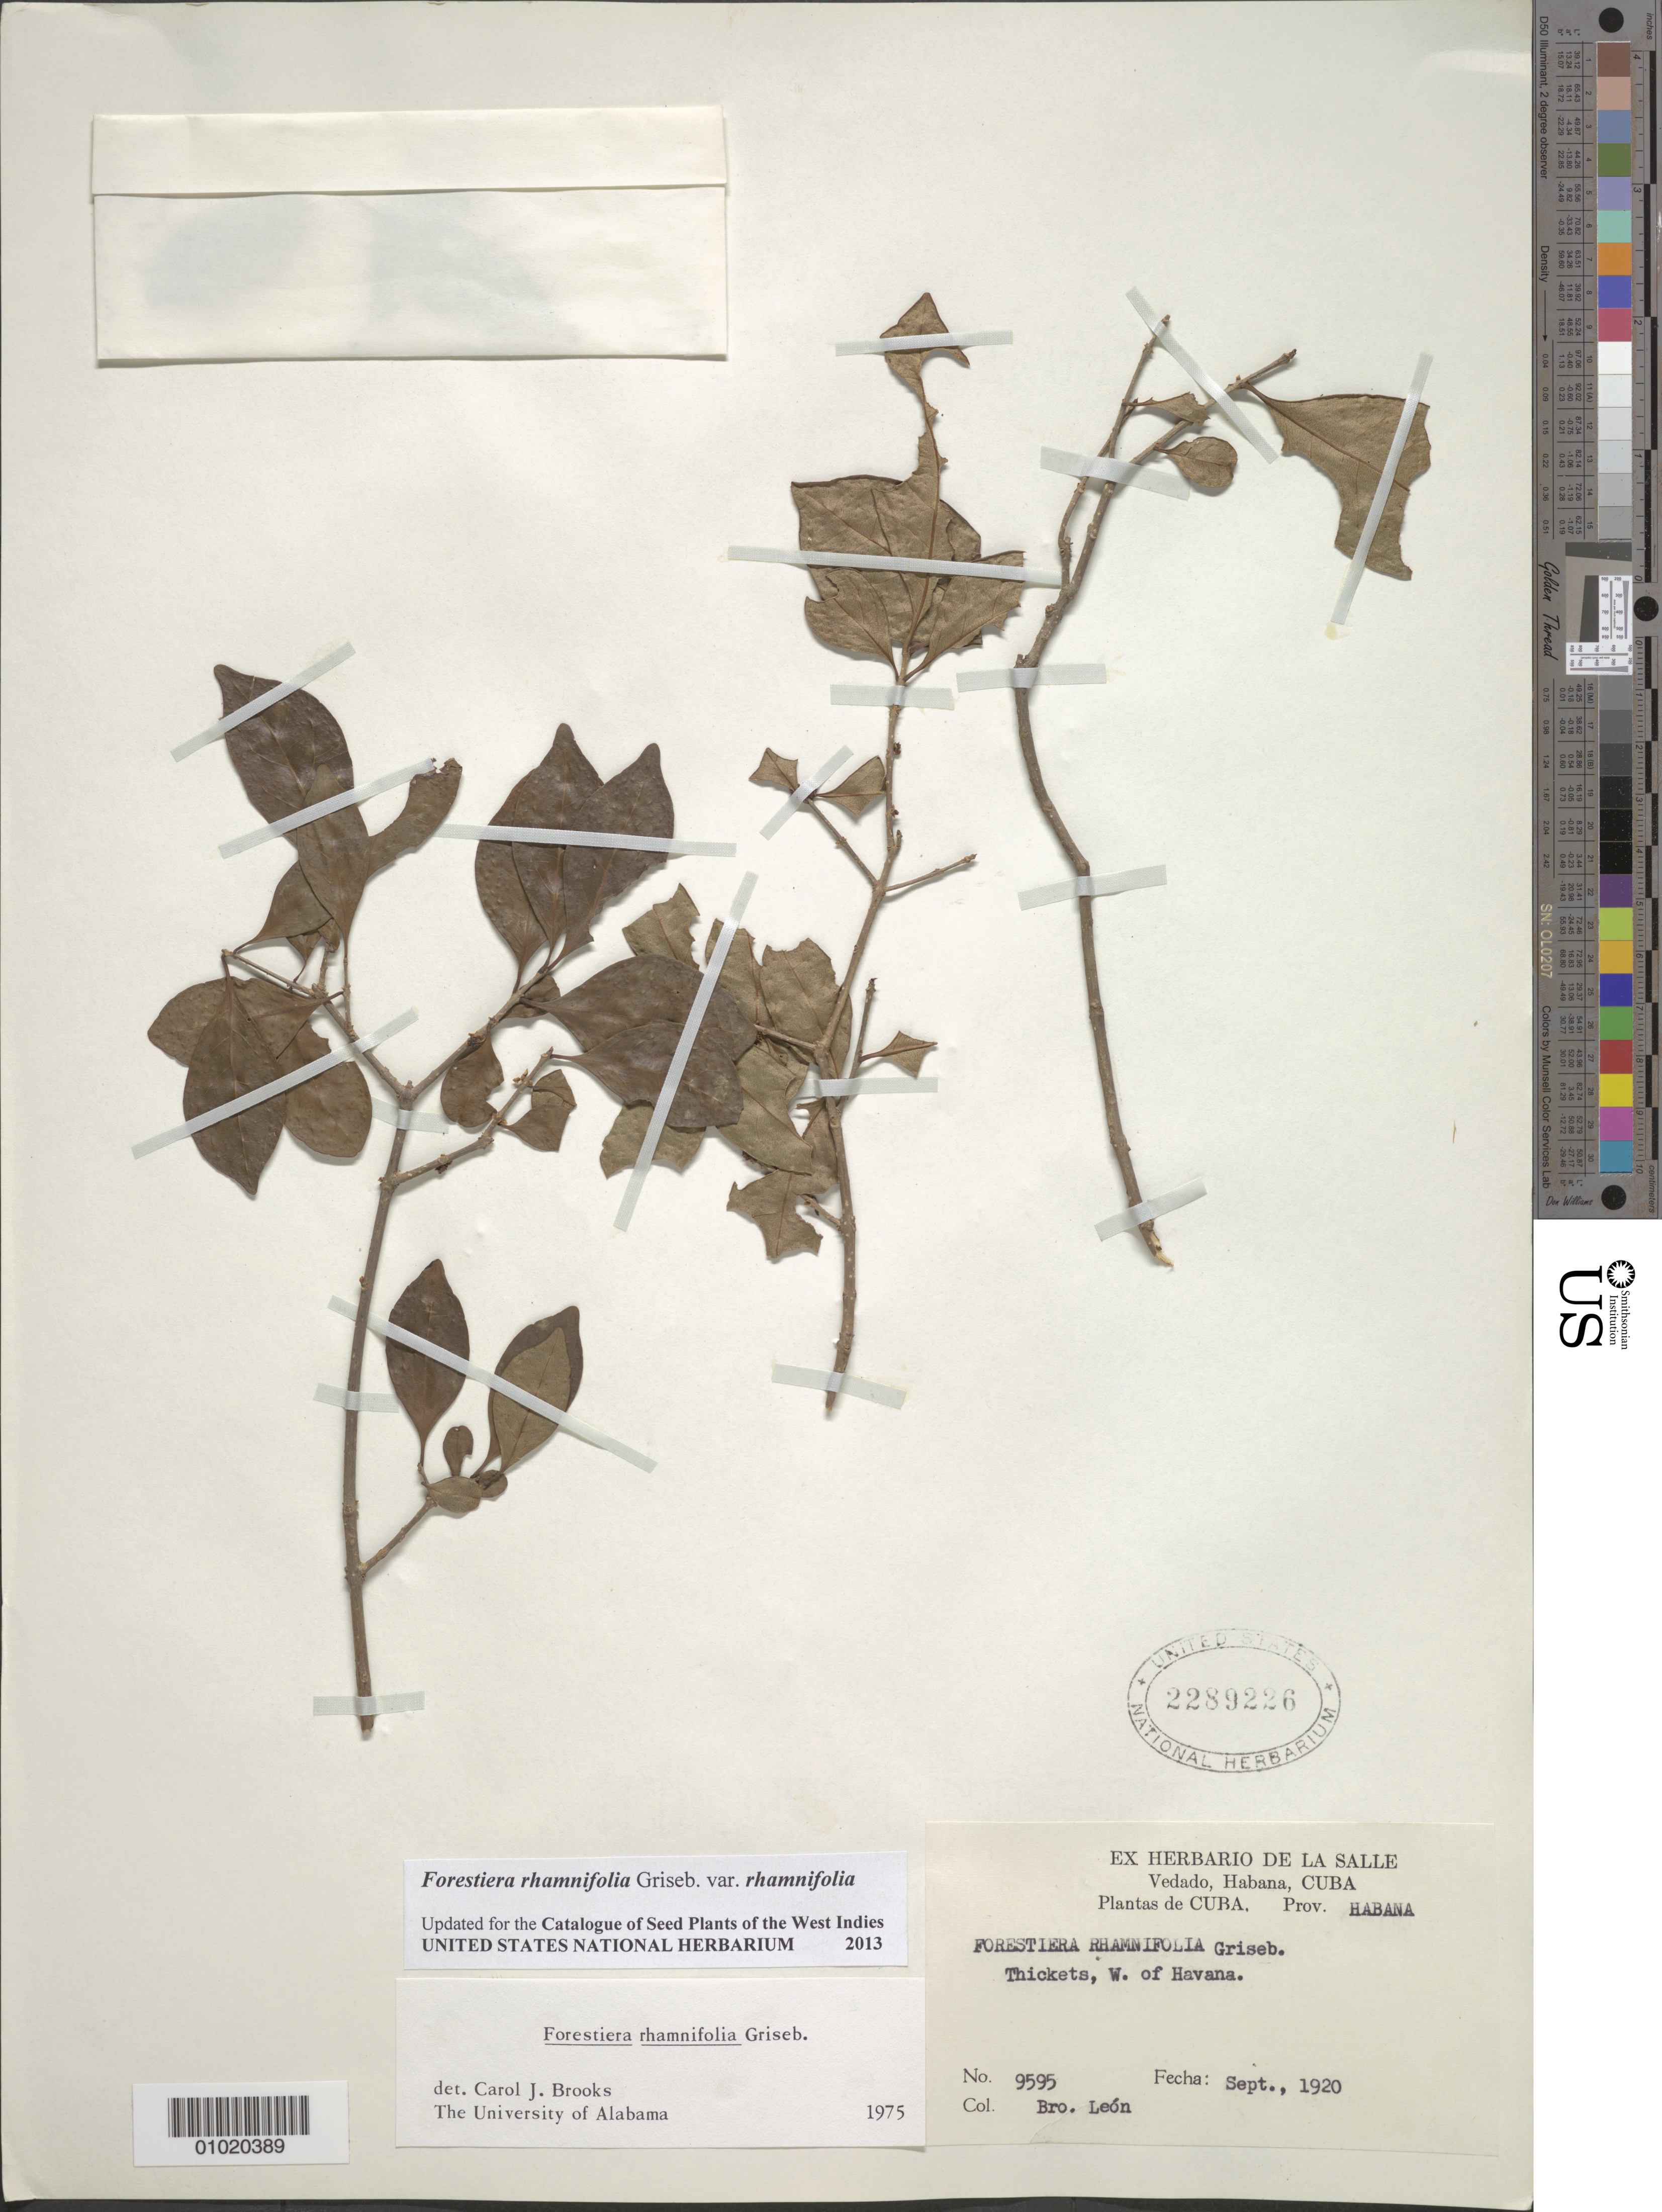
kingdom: Plantae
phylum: Tracheophyta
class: Magnoliopsida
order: Lamiales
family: Oleaceae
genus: Forestiera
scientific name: Forestiera rhamnifolia var. rhamnifolia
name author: Griseb.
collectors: Bro. León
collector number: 9595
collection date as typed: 01 Sep 1920 to 30 Sep 1920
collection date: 1920-09-01/1920-09-30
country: Cuba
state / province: La Habana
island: Cuba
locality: Thickets, W of Havana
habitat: Thickets.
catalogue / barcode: US 2289226